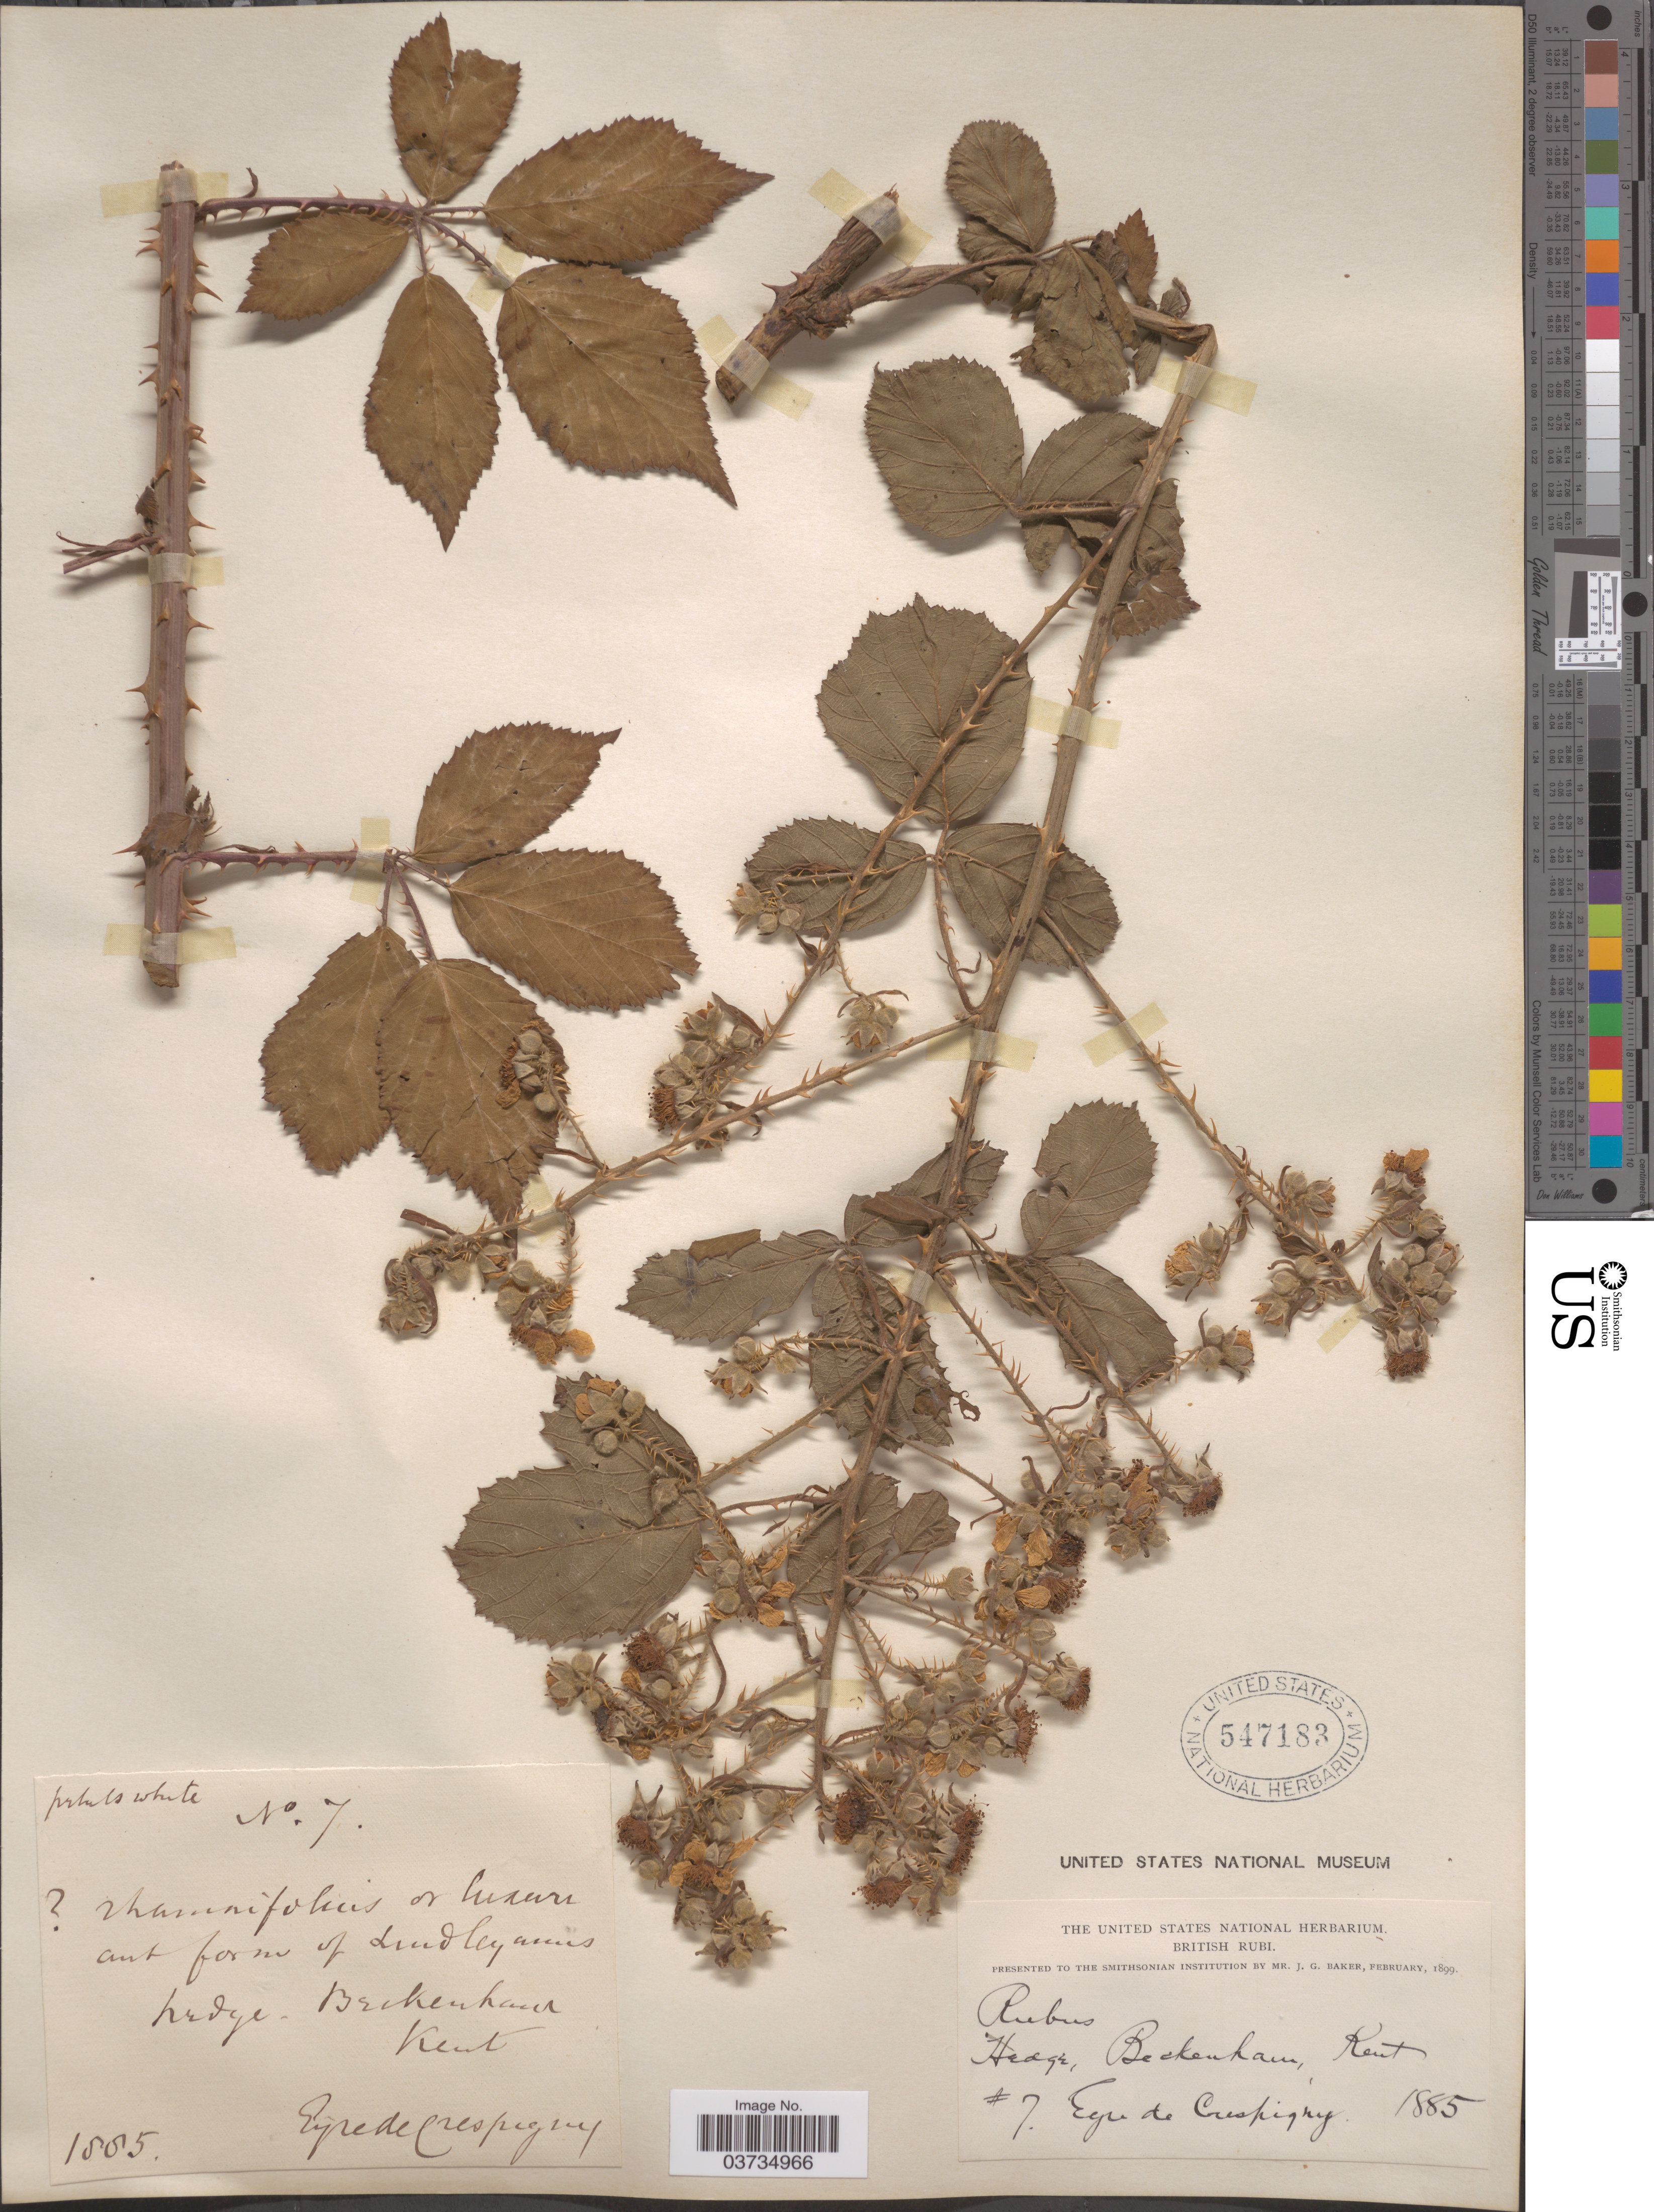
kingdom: Plantae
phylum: Tracheophyta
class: Magnoliopsida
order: Rosales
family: Rosaceae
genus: Rubus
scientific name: Rubus rhamnifolius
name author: Weihe & Nees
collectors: E. de Crespigny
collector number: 7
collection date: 1885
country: United Kingdom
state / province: England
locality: Hedge, Beckenham, Kent.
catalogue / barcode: US 547183